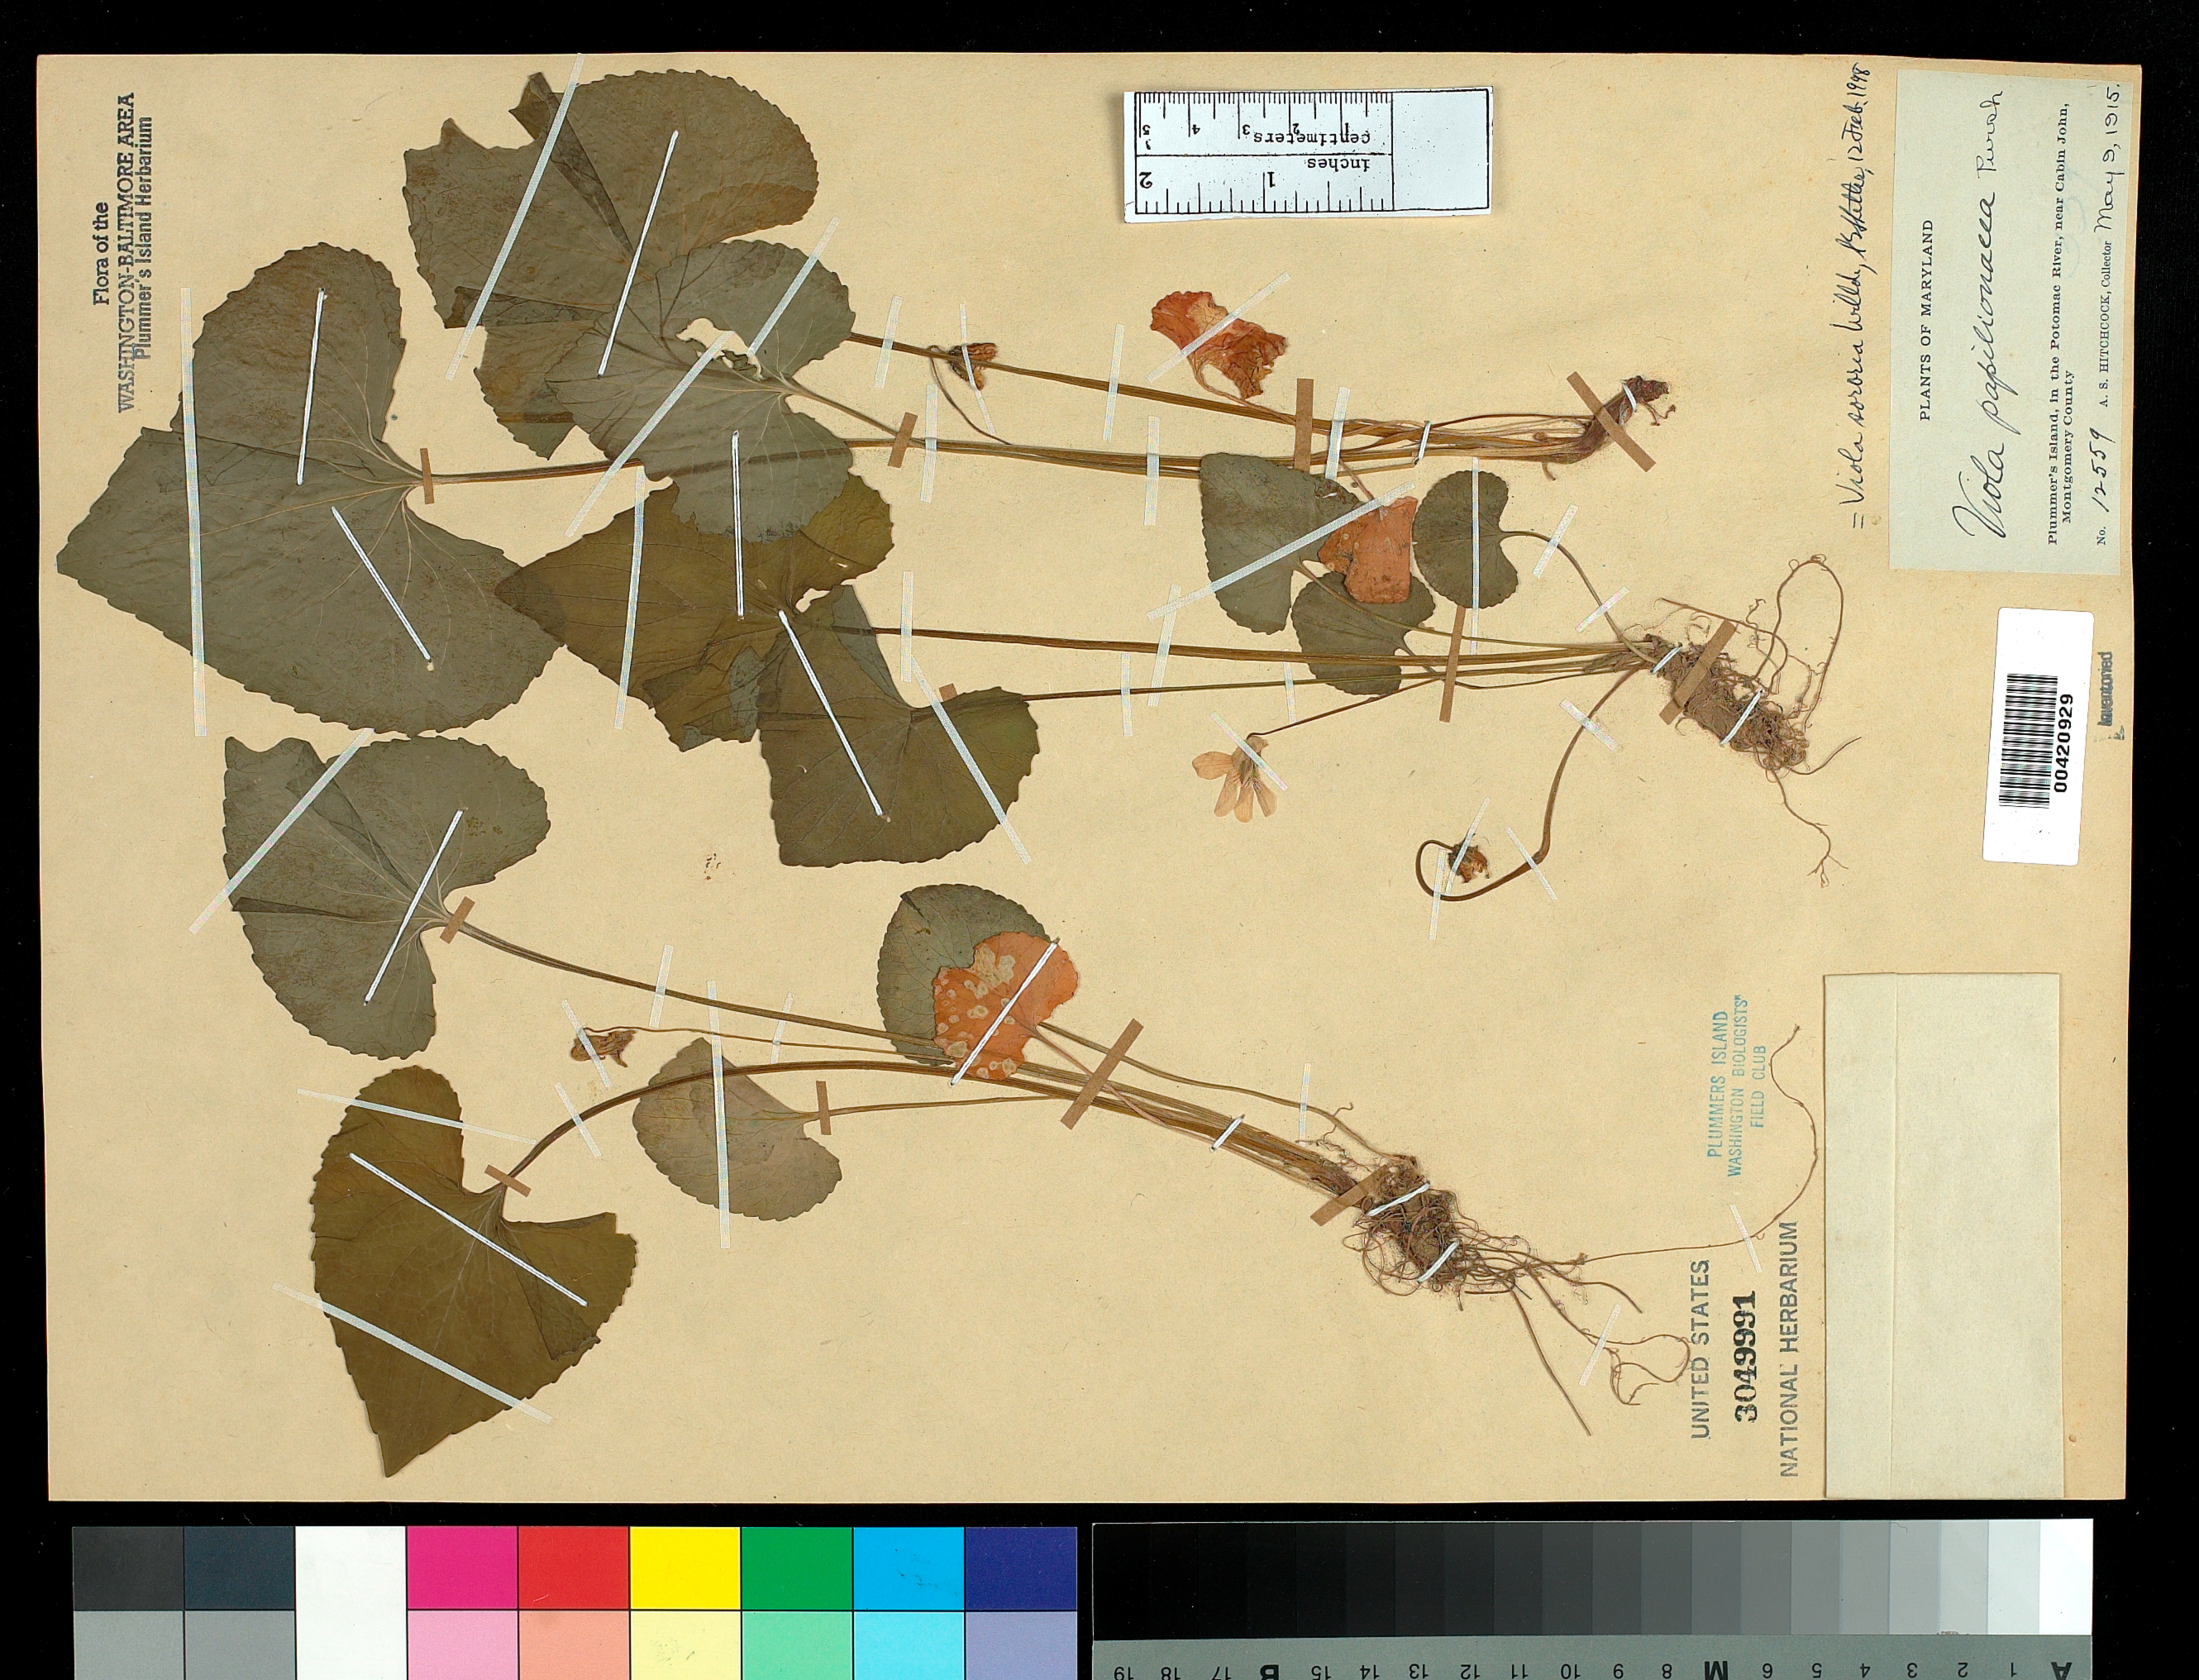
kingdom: Plantae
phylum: Tracheophyta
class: Magnoliopsida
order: Malpighiales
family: Violaceae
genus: Viola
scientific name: Viola sororia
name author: Willd.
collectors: A. S. Hitchcock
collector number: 12559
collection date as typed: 09 May 1915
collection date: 1915-05-09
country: United States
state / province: Maryland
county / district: Montgomery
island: Plummers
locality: Plummer's Island Plummers Island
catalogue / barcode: US 3049991